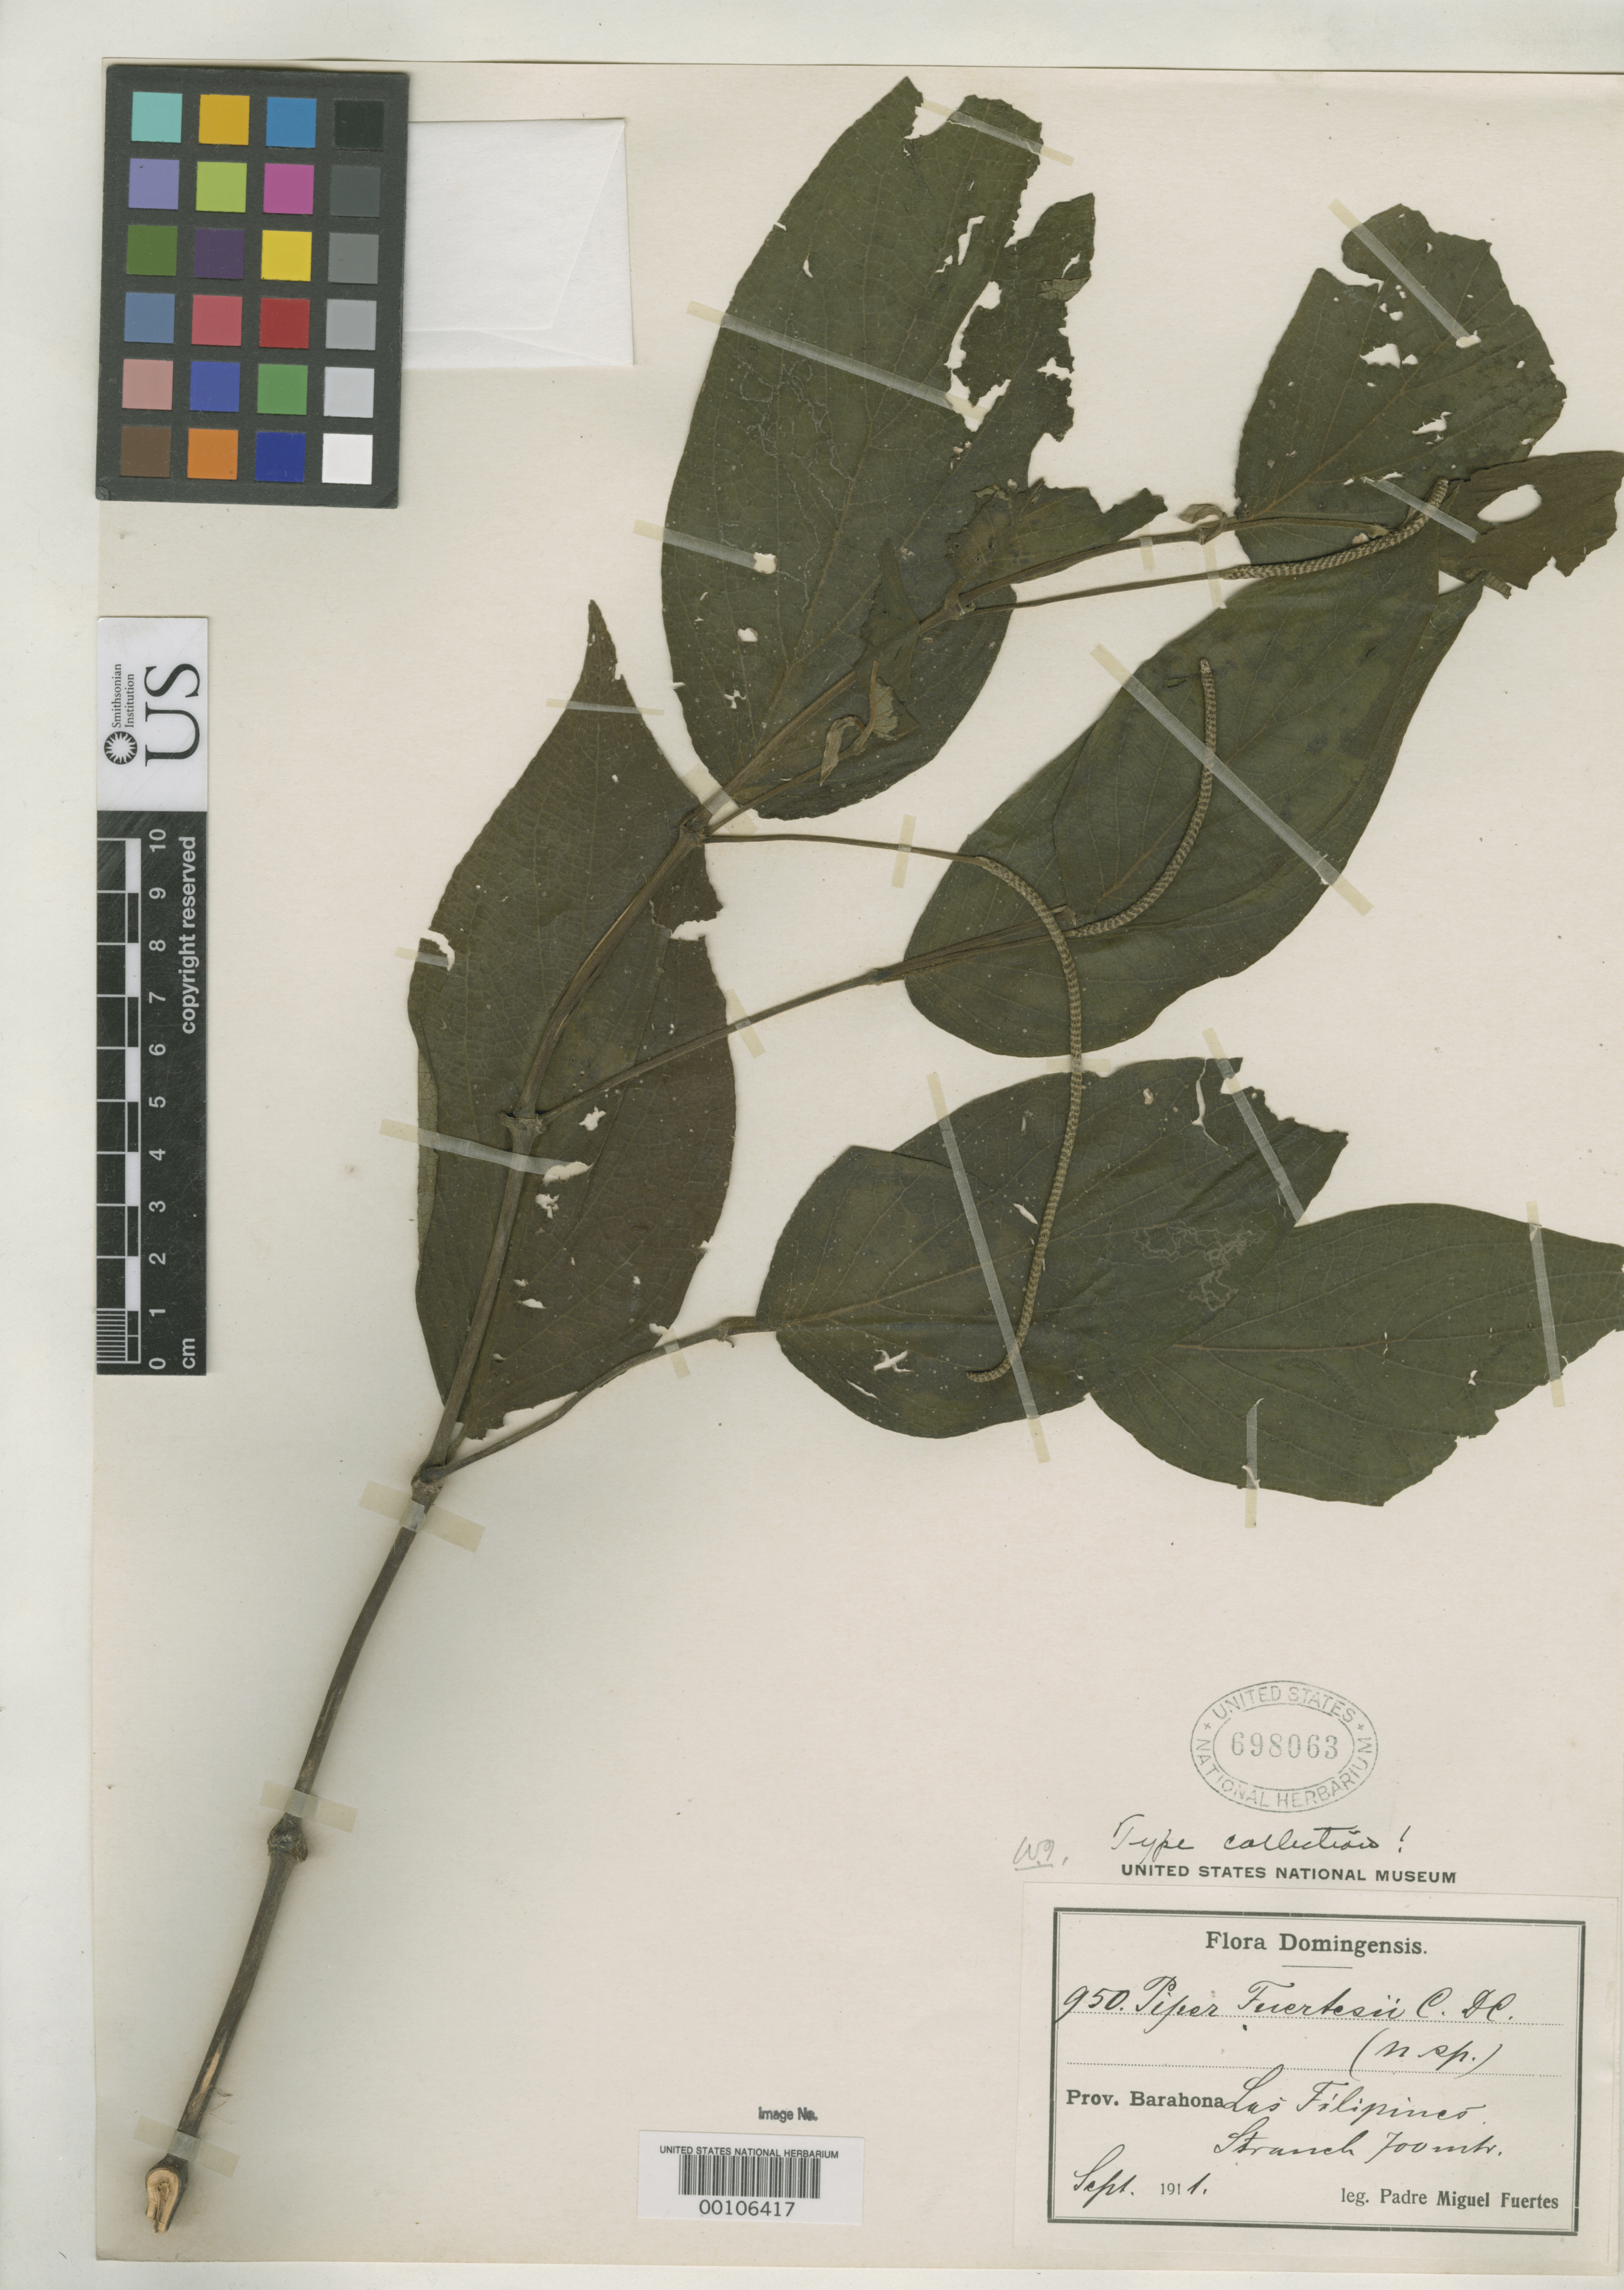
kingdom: Plantae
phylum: Tracheophyta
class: Magnoliopsida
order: Piperales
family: Piperaceae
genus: Piper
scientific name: Piper fuertesii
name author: C. DC. in Urb.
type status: Isotype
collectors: M. D. Fuertes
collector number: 950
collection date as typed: Sep 1911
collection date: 1911-09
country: Dominican Republic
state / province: Barahona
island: Hispaniola Island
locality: Las Filipinas.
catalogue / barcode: US 698063